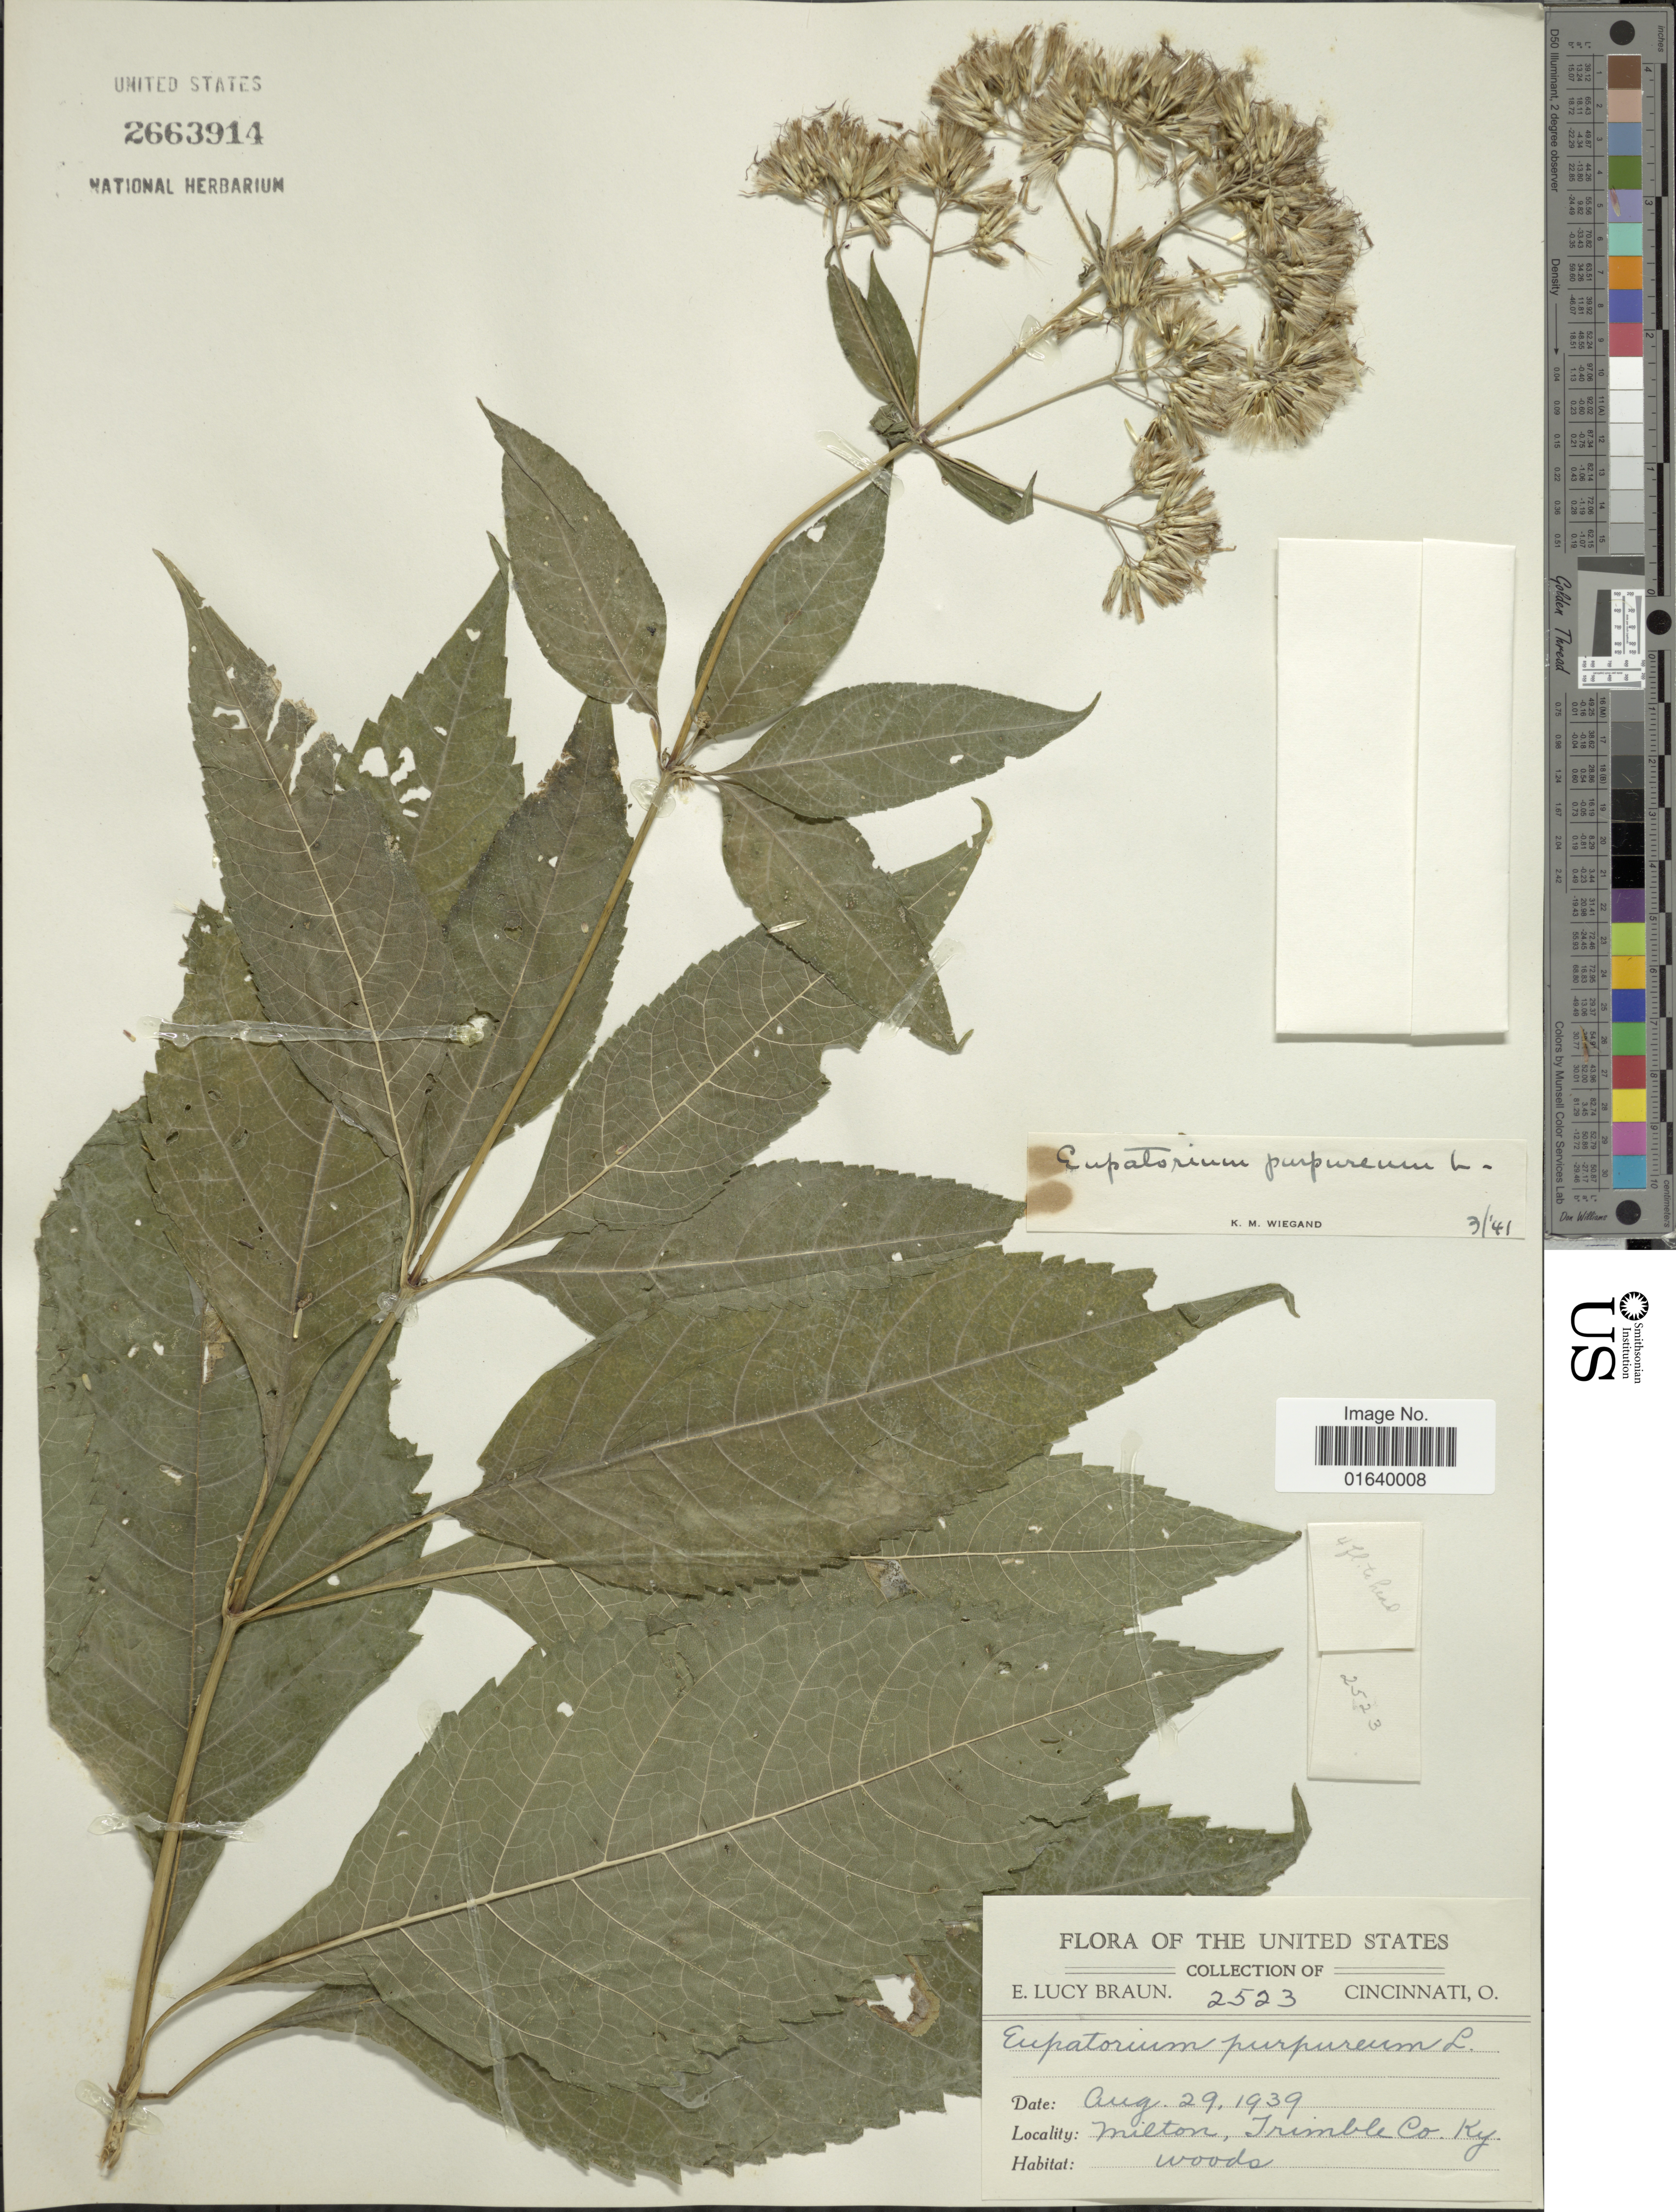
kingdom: Plantae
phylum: Tracheophyta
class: Magnoliopsida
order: Asterales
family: Asteraceae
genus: Eupatorium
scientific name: Eupatorium purpureum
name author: (L.) E.E. Lamont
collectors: E. L. Braun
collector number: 2523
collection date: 1939-08-29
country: United States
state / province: Kentucky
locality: The United States, Milton, Trimble Co.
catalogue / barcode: US 2663914